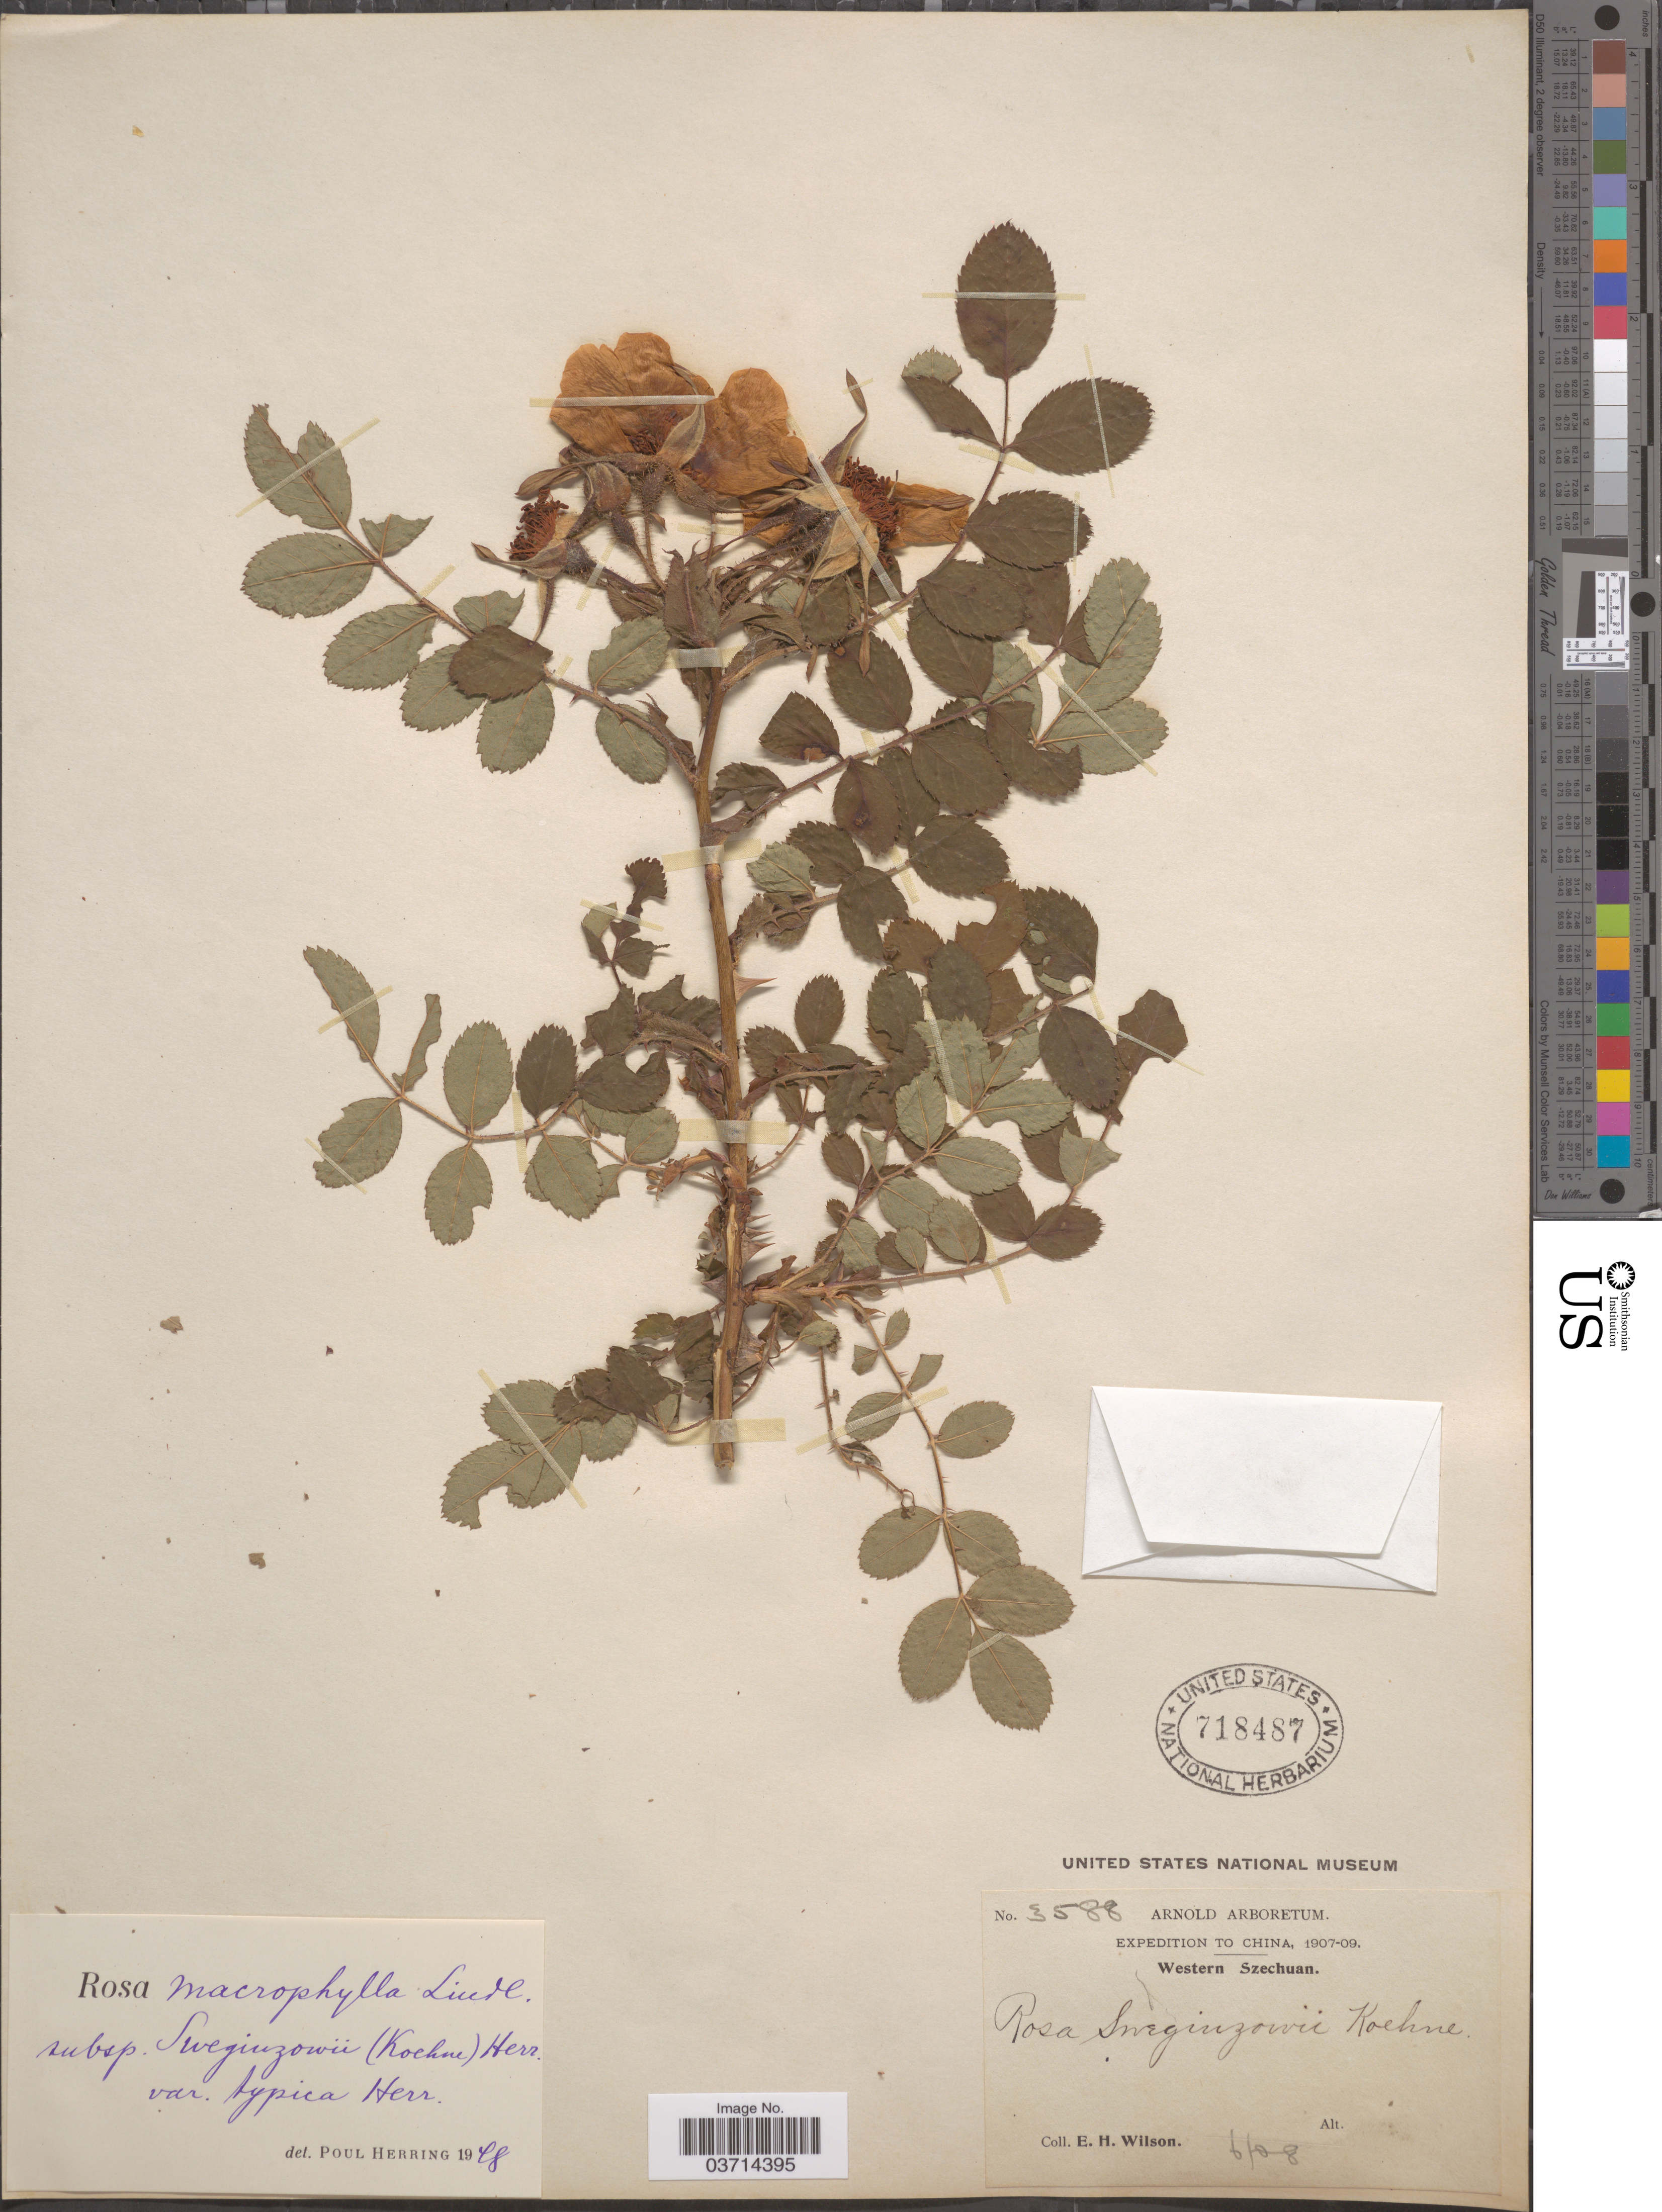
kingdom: Plantae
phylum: Tracheophyta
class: Magnoliopsida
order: Rosales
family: Rosaceae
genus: Rosa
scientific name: Rosa sweginzowii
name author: Koehne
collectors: E. Wilson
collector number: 3588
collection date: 1908-06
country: China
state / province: Sichuan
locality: Western Szechuan.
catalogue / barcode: US 718487